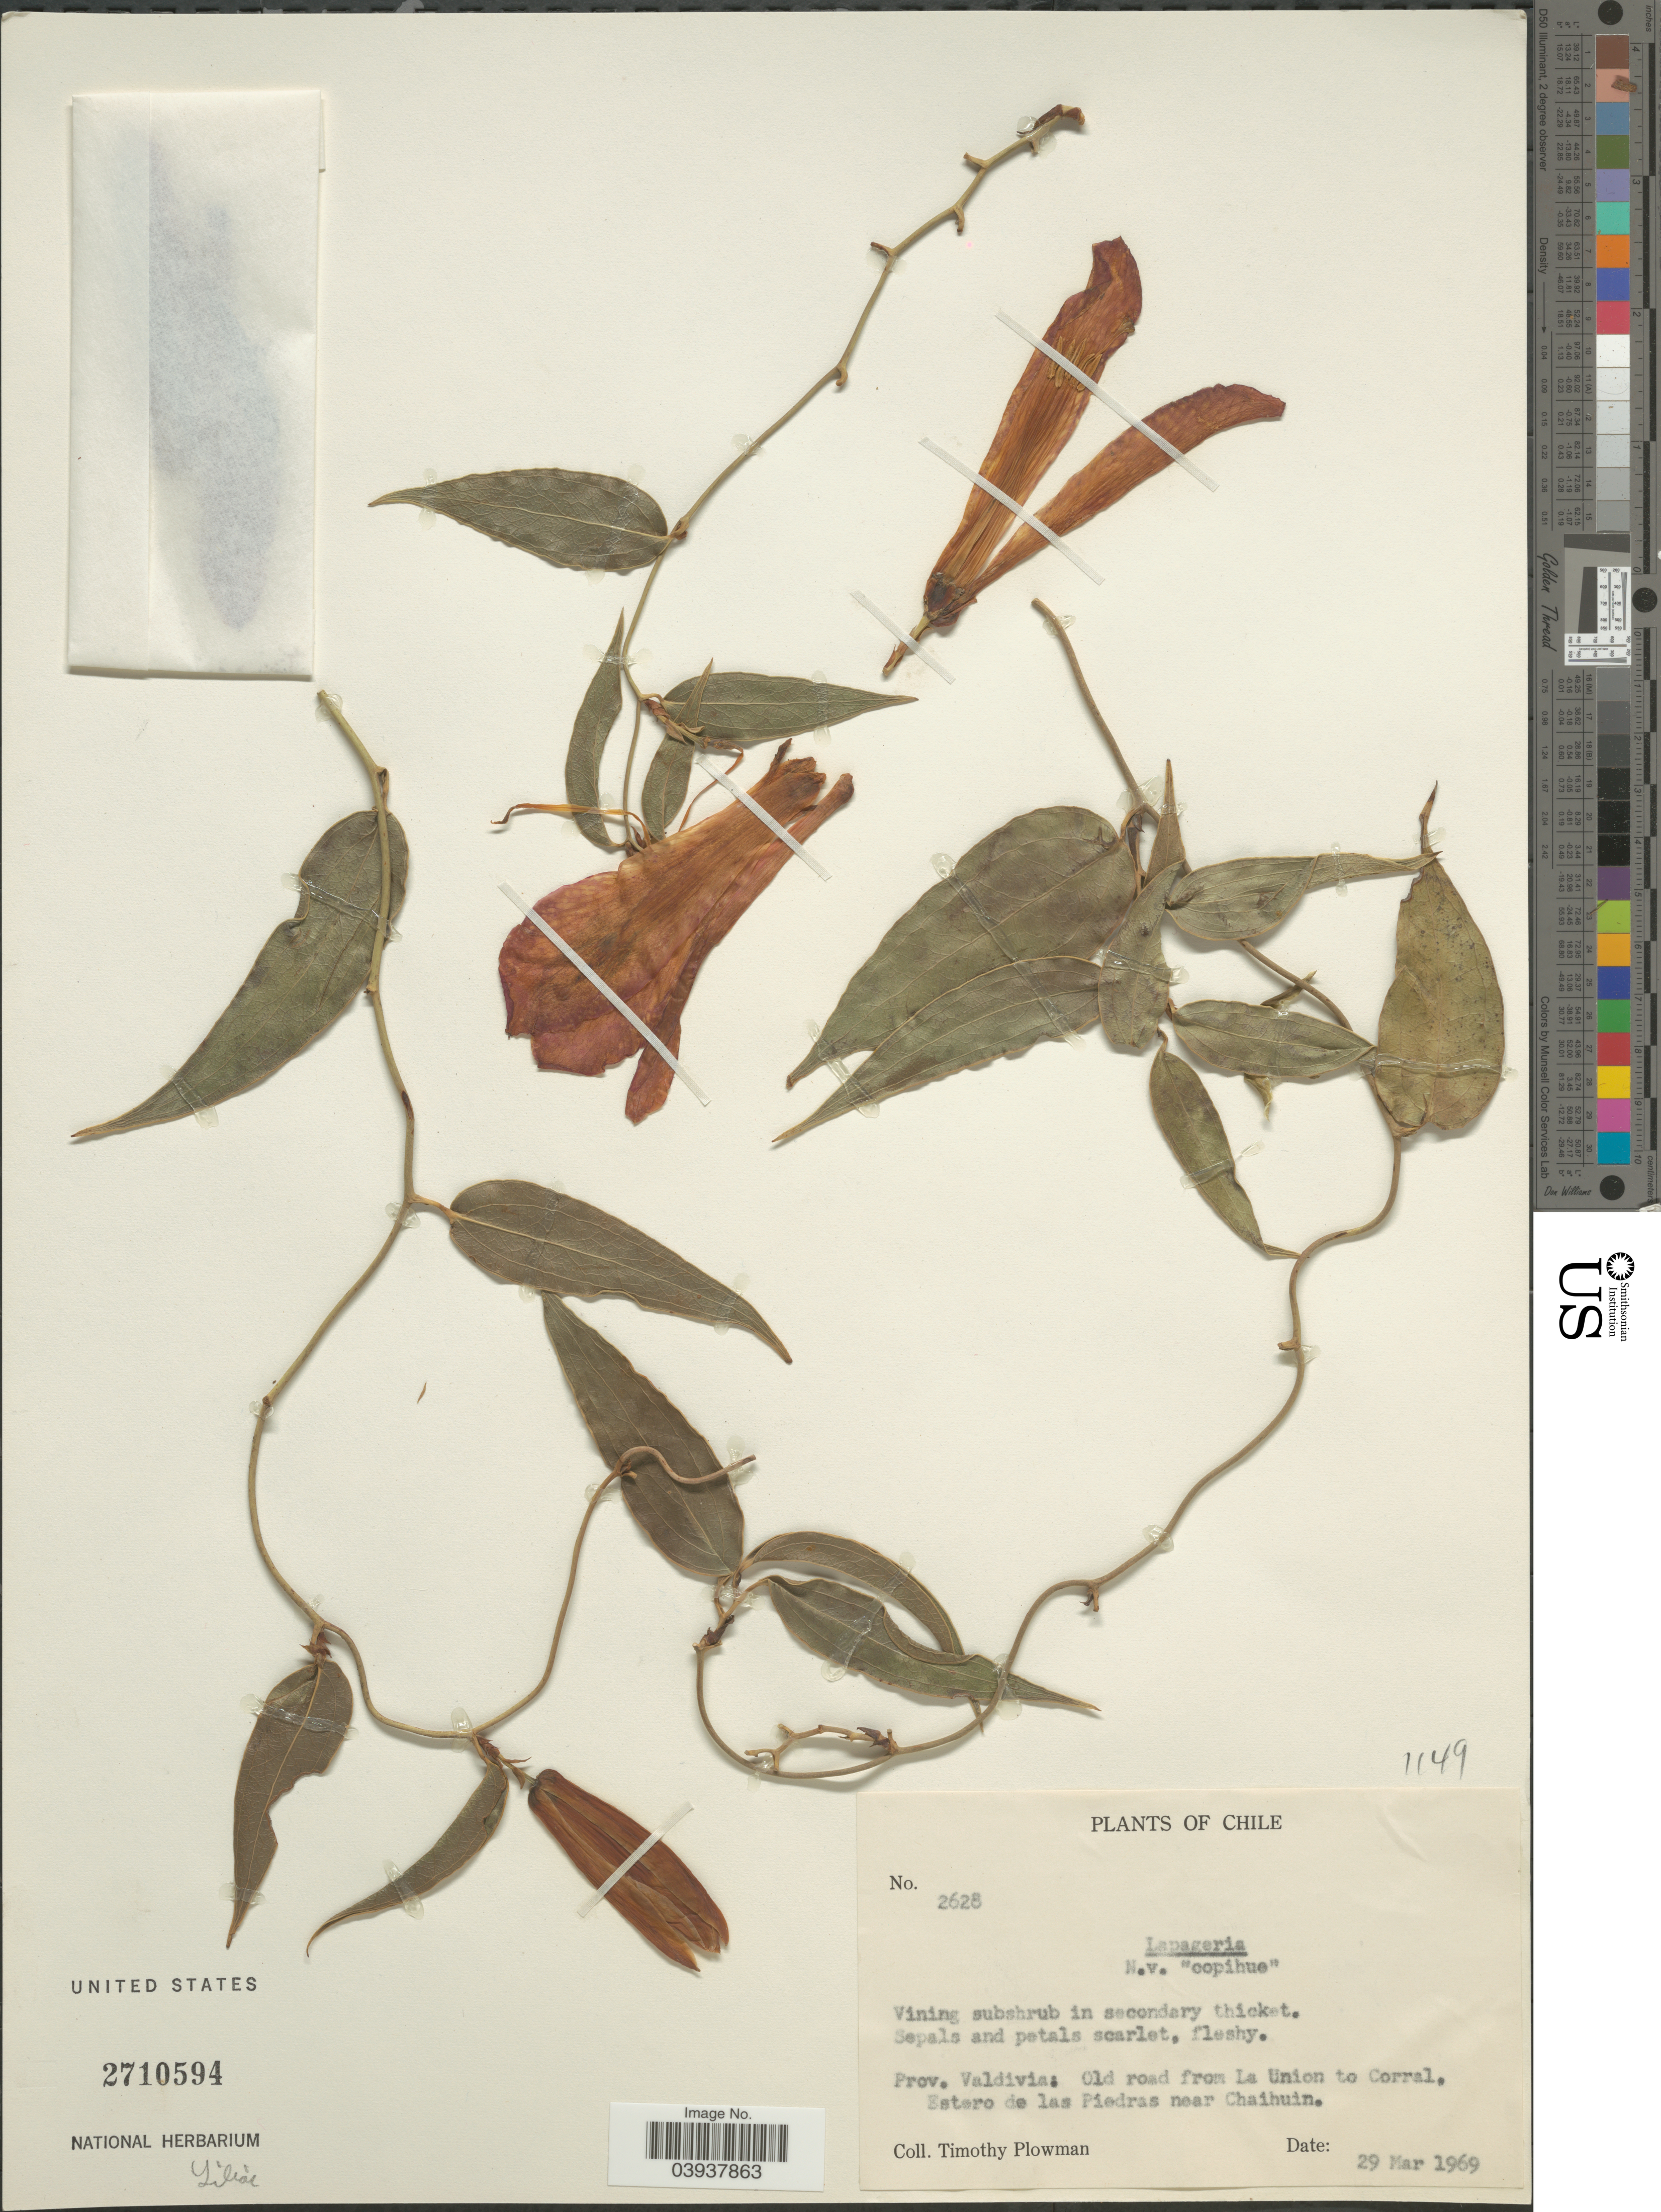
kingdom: Plantae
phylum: Tracheophyta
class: Liliopsida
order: Liliales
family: Philesiaceae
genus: Lapageria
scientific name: Lapageria rosea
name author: Ruiz & Pav.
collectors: T. Plowman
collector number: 2628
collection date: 1969-03-29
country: Chile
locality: Prov. Valdivia: Old road from la Union to Corral, Estero de las Piedra near Chaihuin.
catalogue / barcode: US 2710594